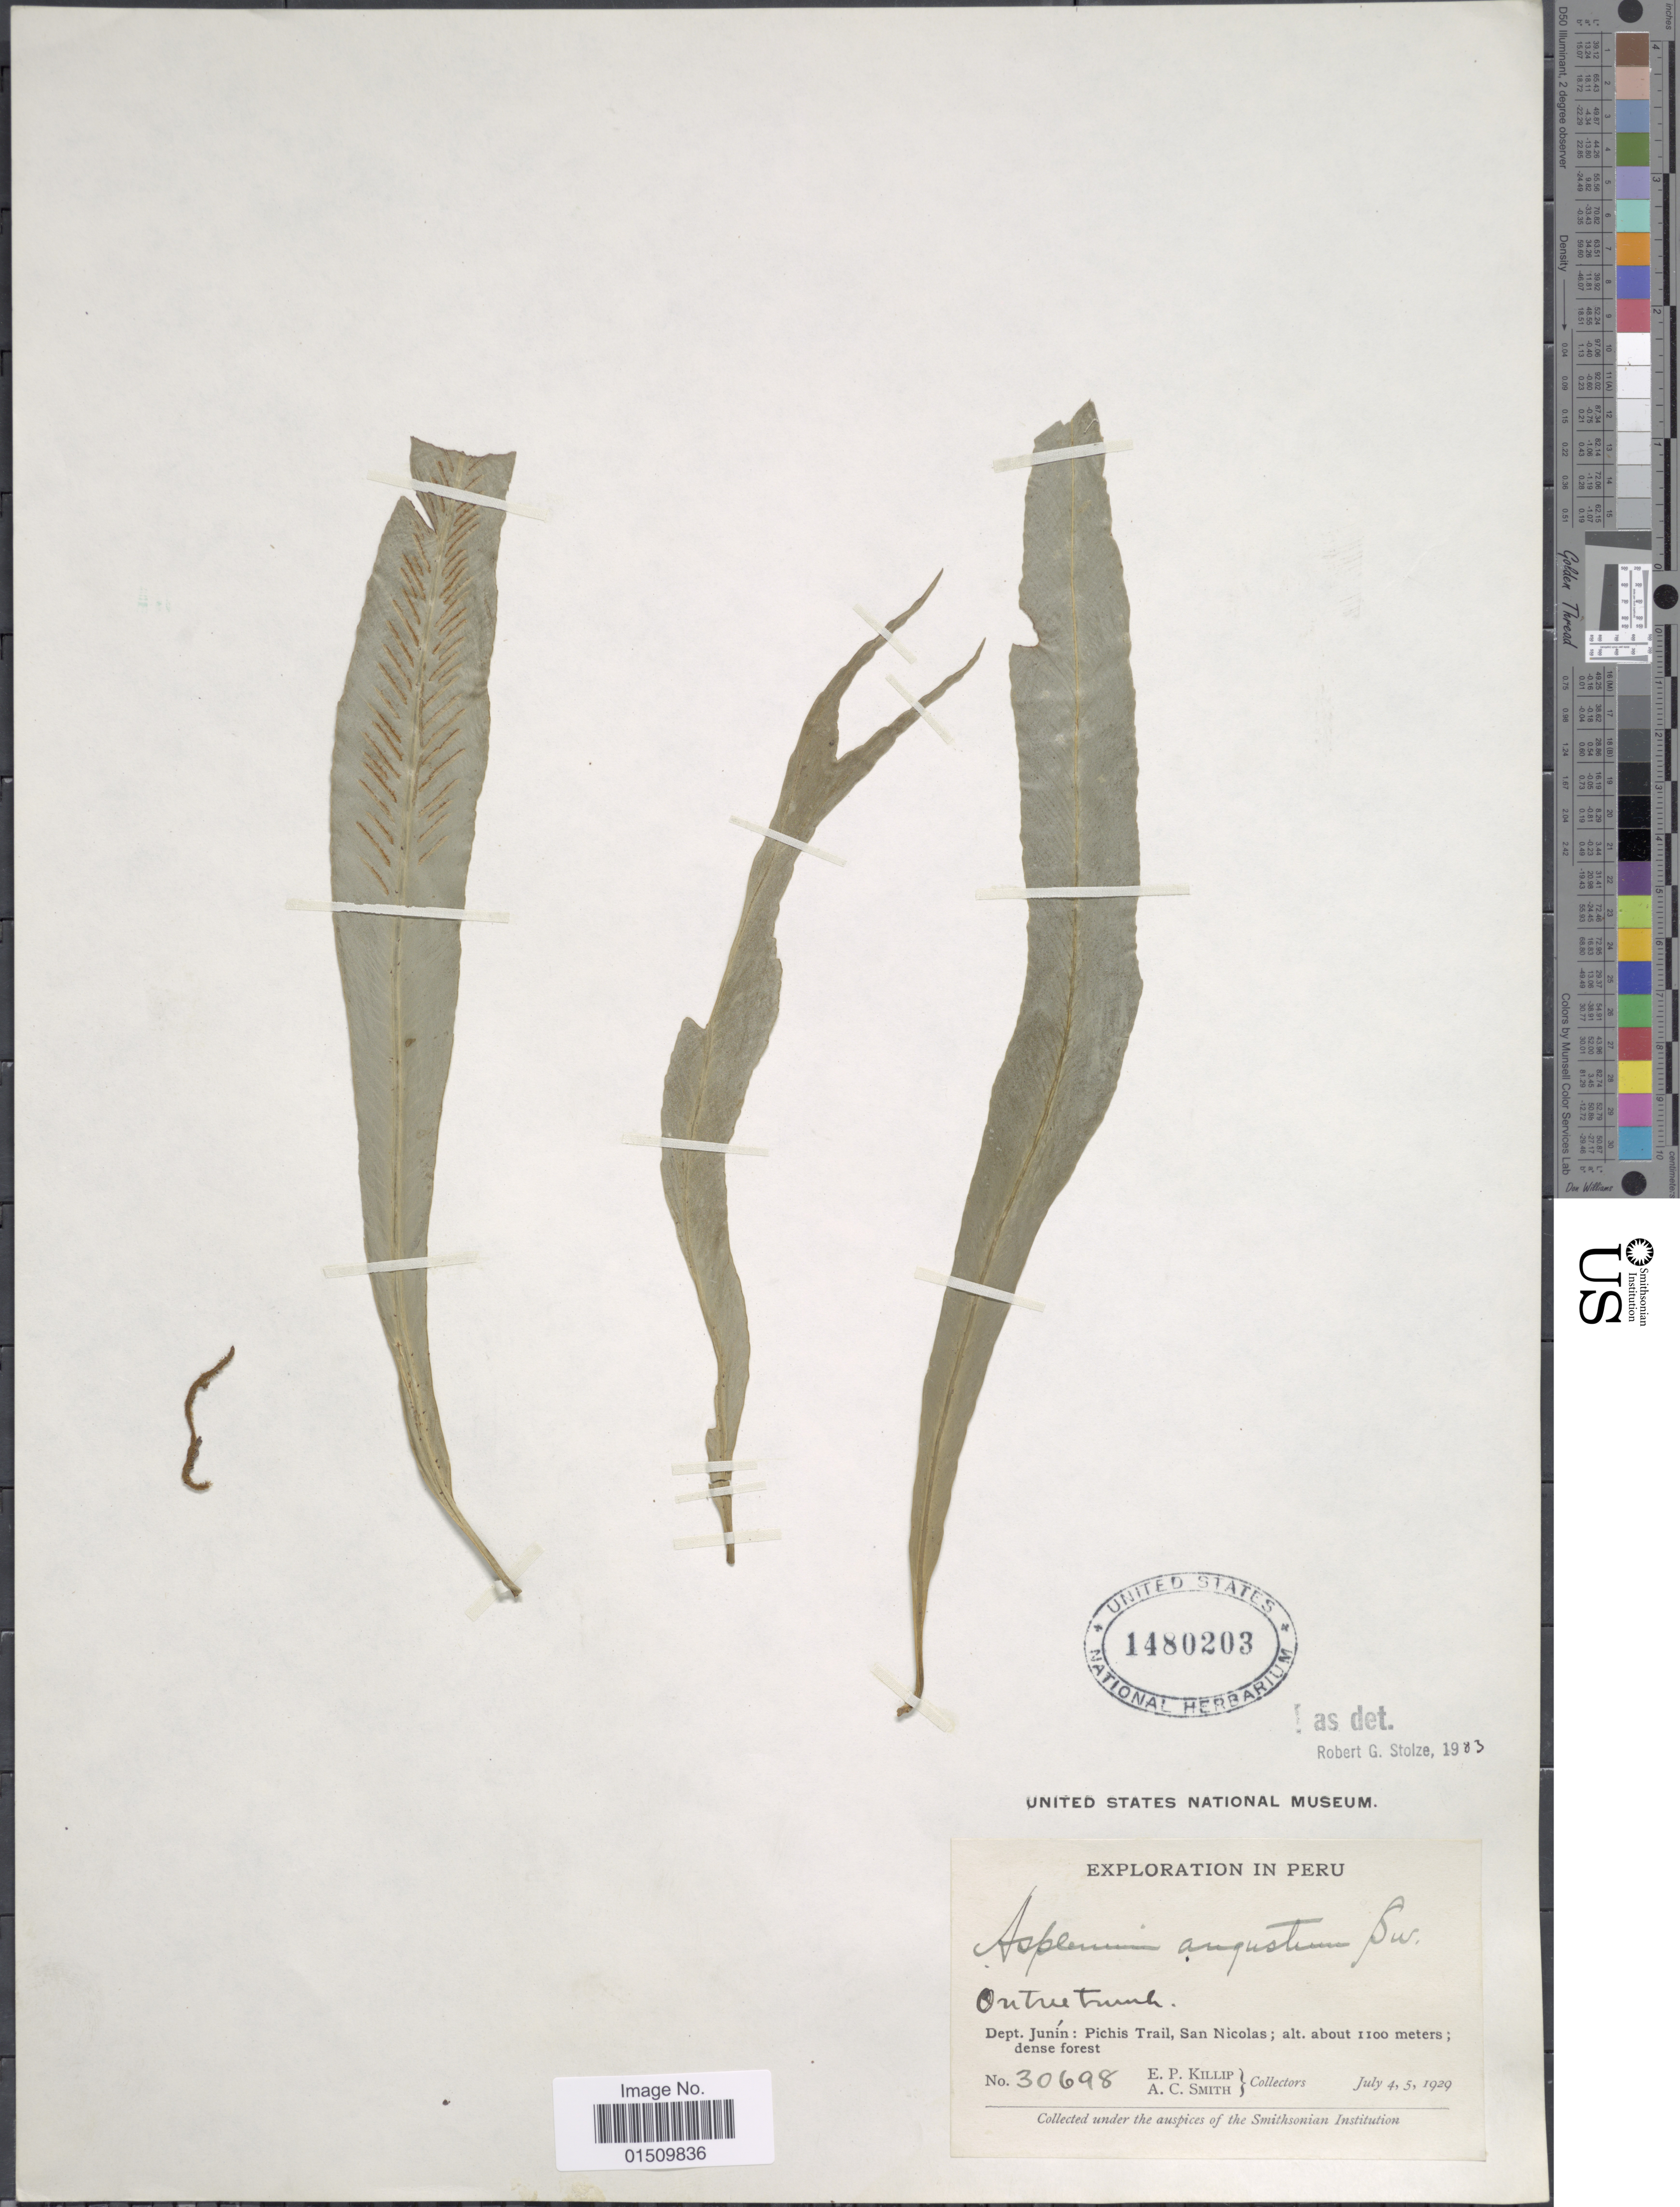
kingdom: Plantae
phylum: Tracheophyta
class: Polypodiopsida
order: Polypodiales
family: Aspleniaceae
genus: Asplenium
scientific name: Asplenium angustum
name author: Sw.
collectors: E. P. Killip & A. C. Smith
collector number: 30698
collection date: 1929-07-04/1929-07-05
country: Peru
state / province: Junín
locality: Peru, Dept. Junin: Pichis Trail, San Nicolas.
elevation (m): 1100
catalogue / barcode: US 1480203